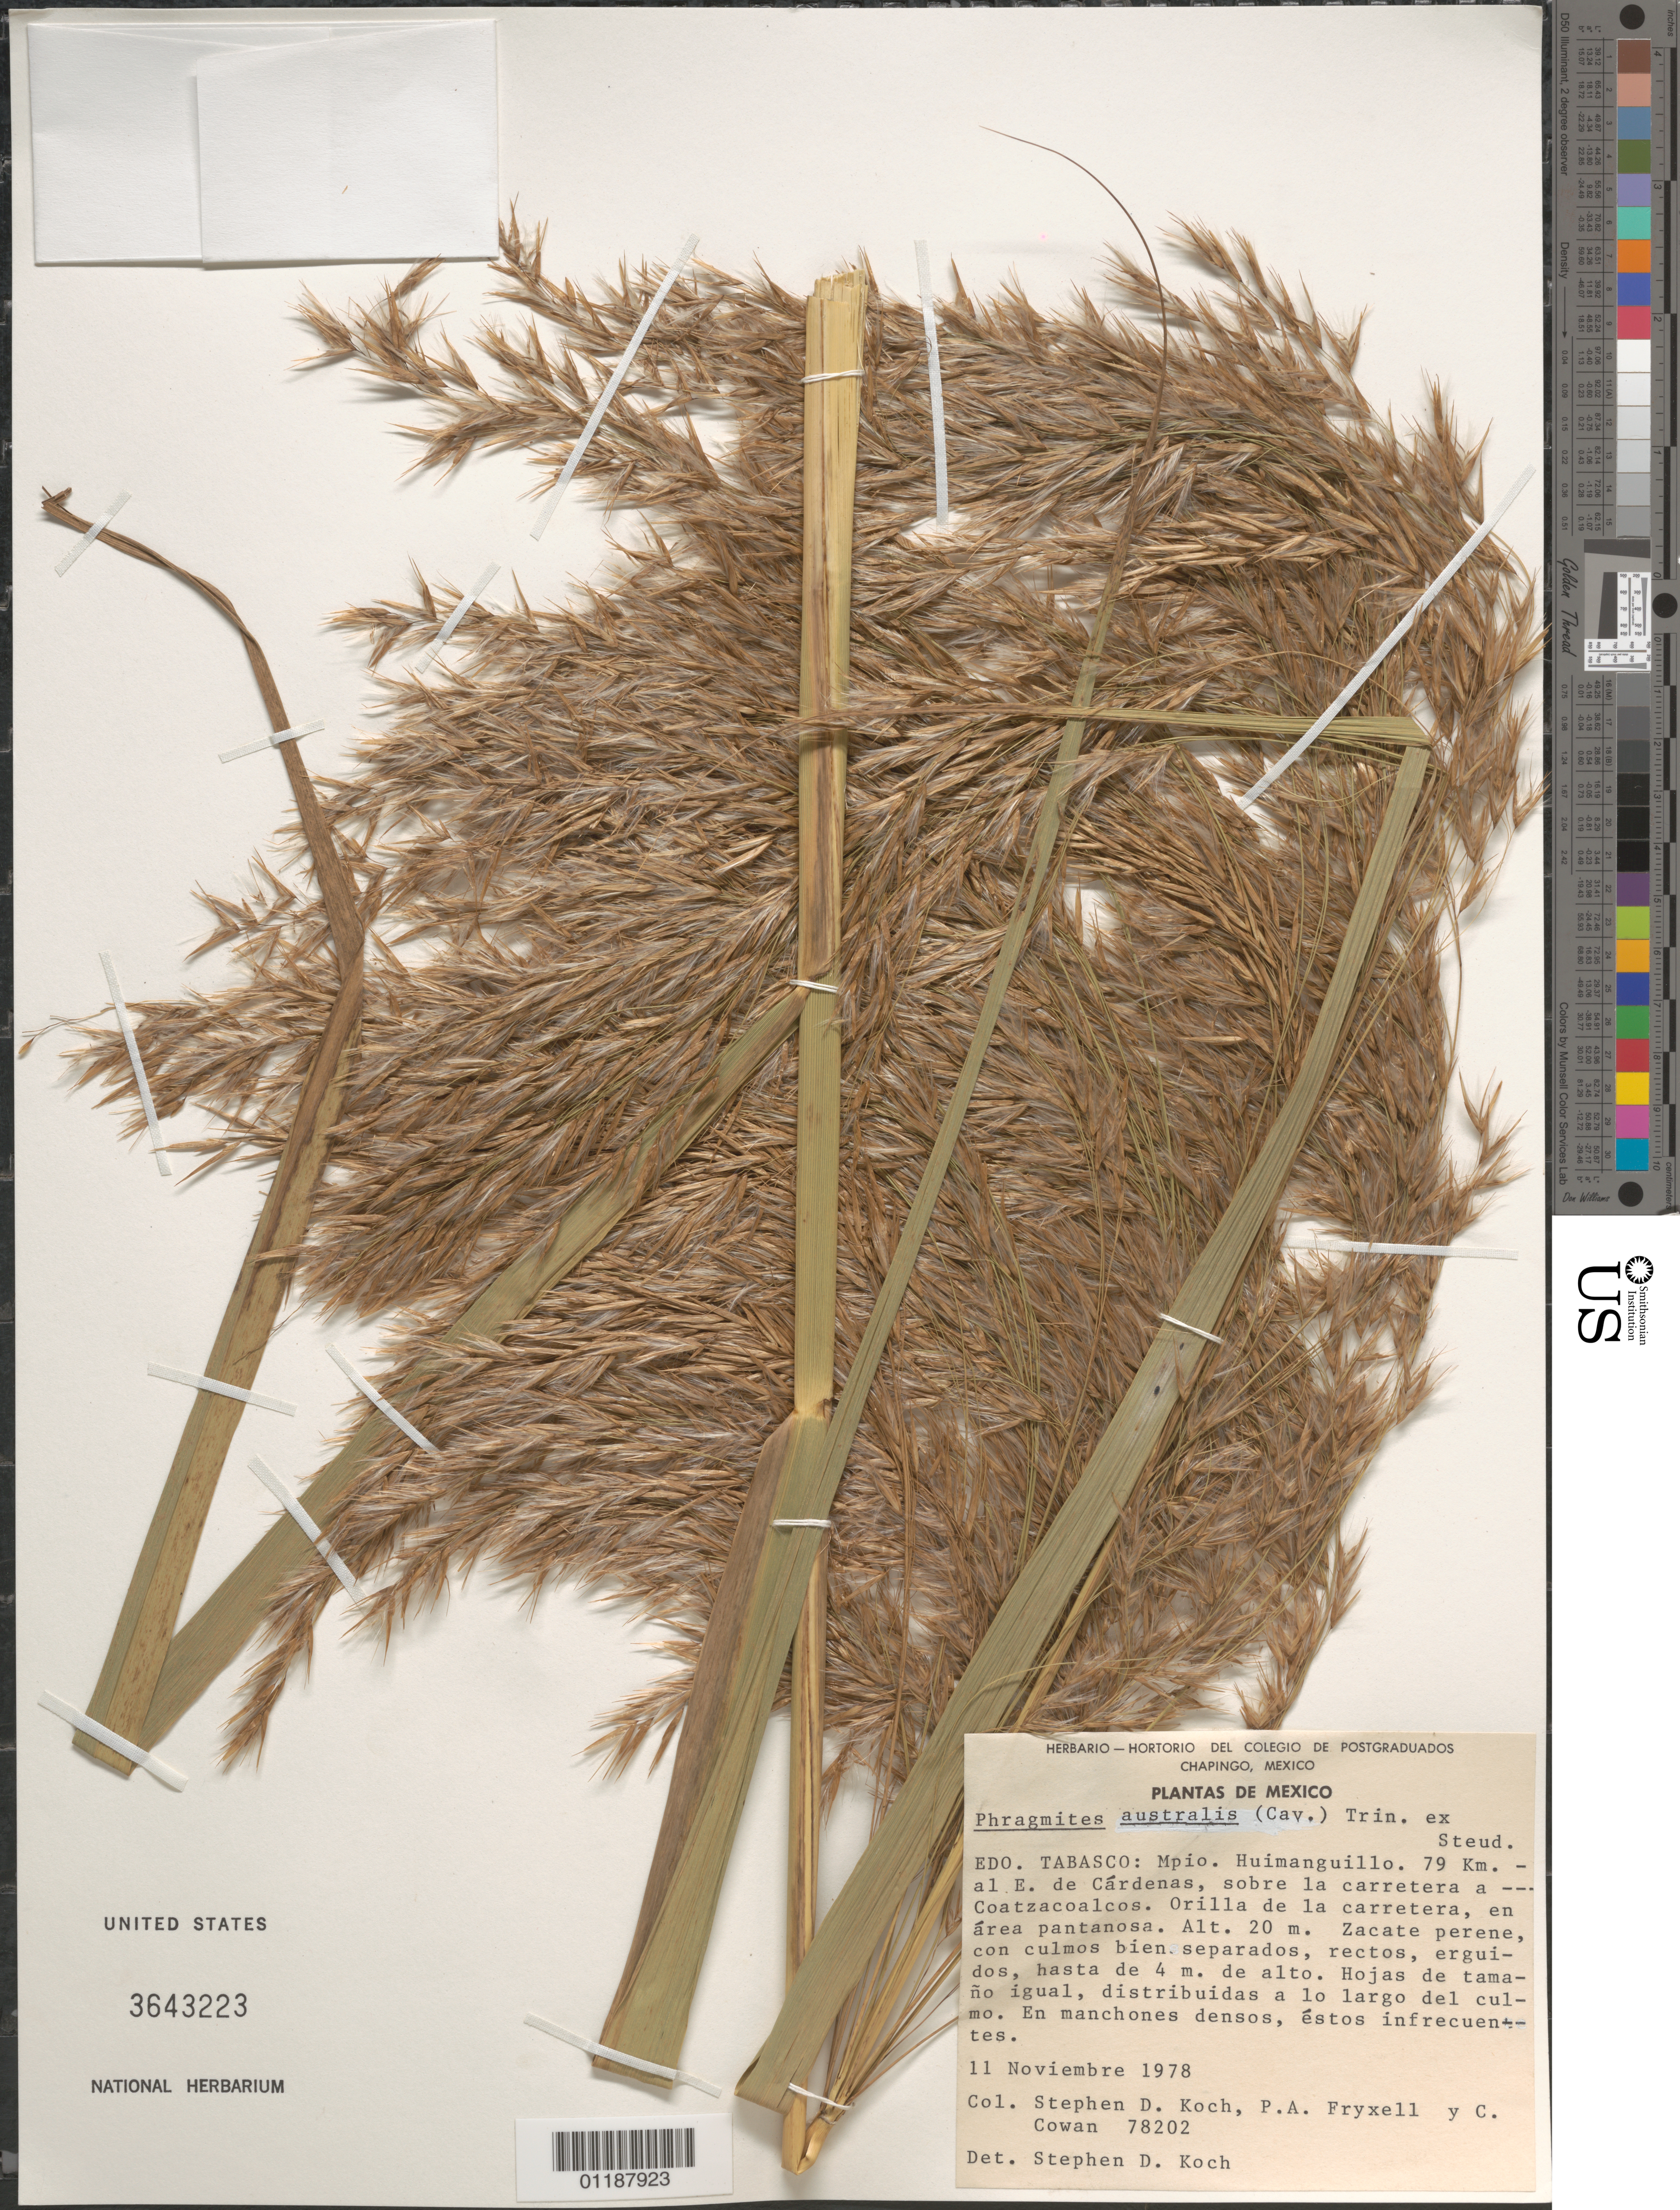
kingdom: Plantae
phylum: Tracheophyta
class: Liliopsida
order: Poales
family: Poaceae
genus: Phragmites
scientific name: Phragmites australis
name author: (Cav.) Trin. ex Steud.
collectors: S. D. Koch, P. A. Fryxell & C. Cowan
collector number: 78202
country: Mexico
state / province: Tabasco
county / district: Huimanguillo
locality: E of Cardenas, Coatzacoalcos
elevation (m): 20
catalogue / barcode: US 3643223